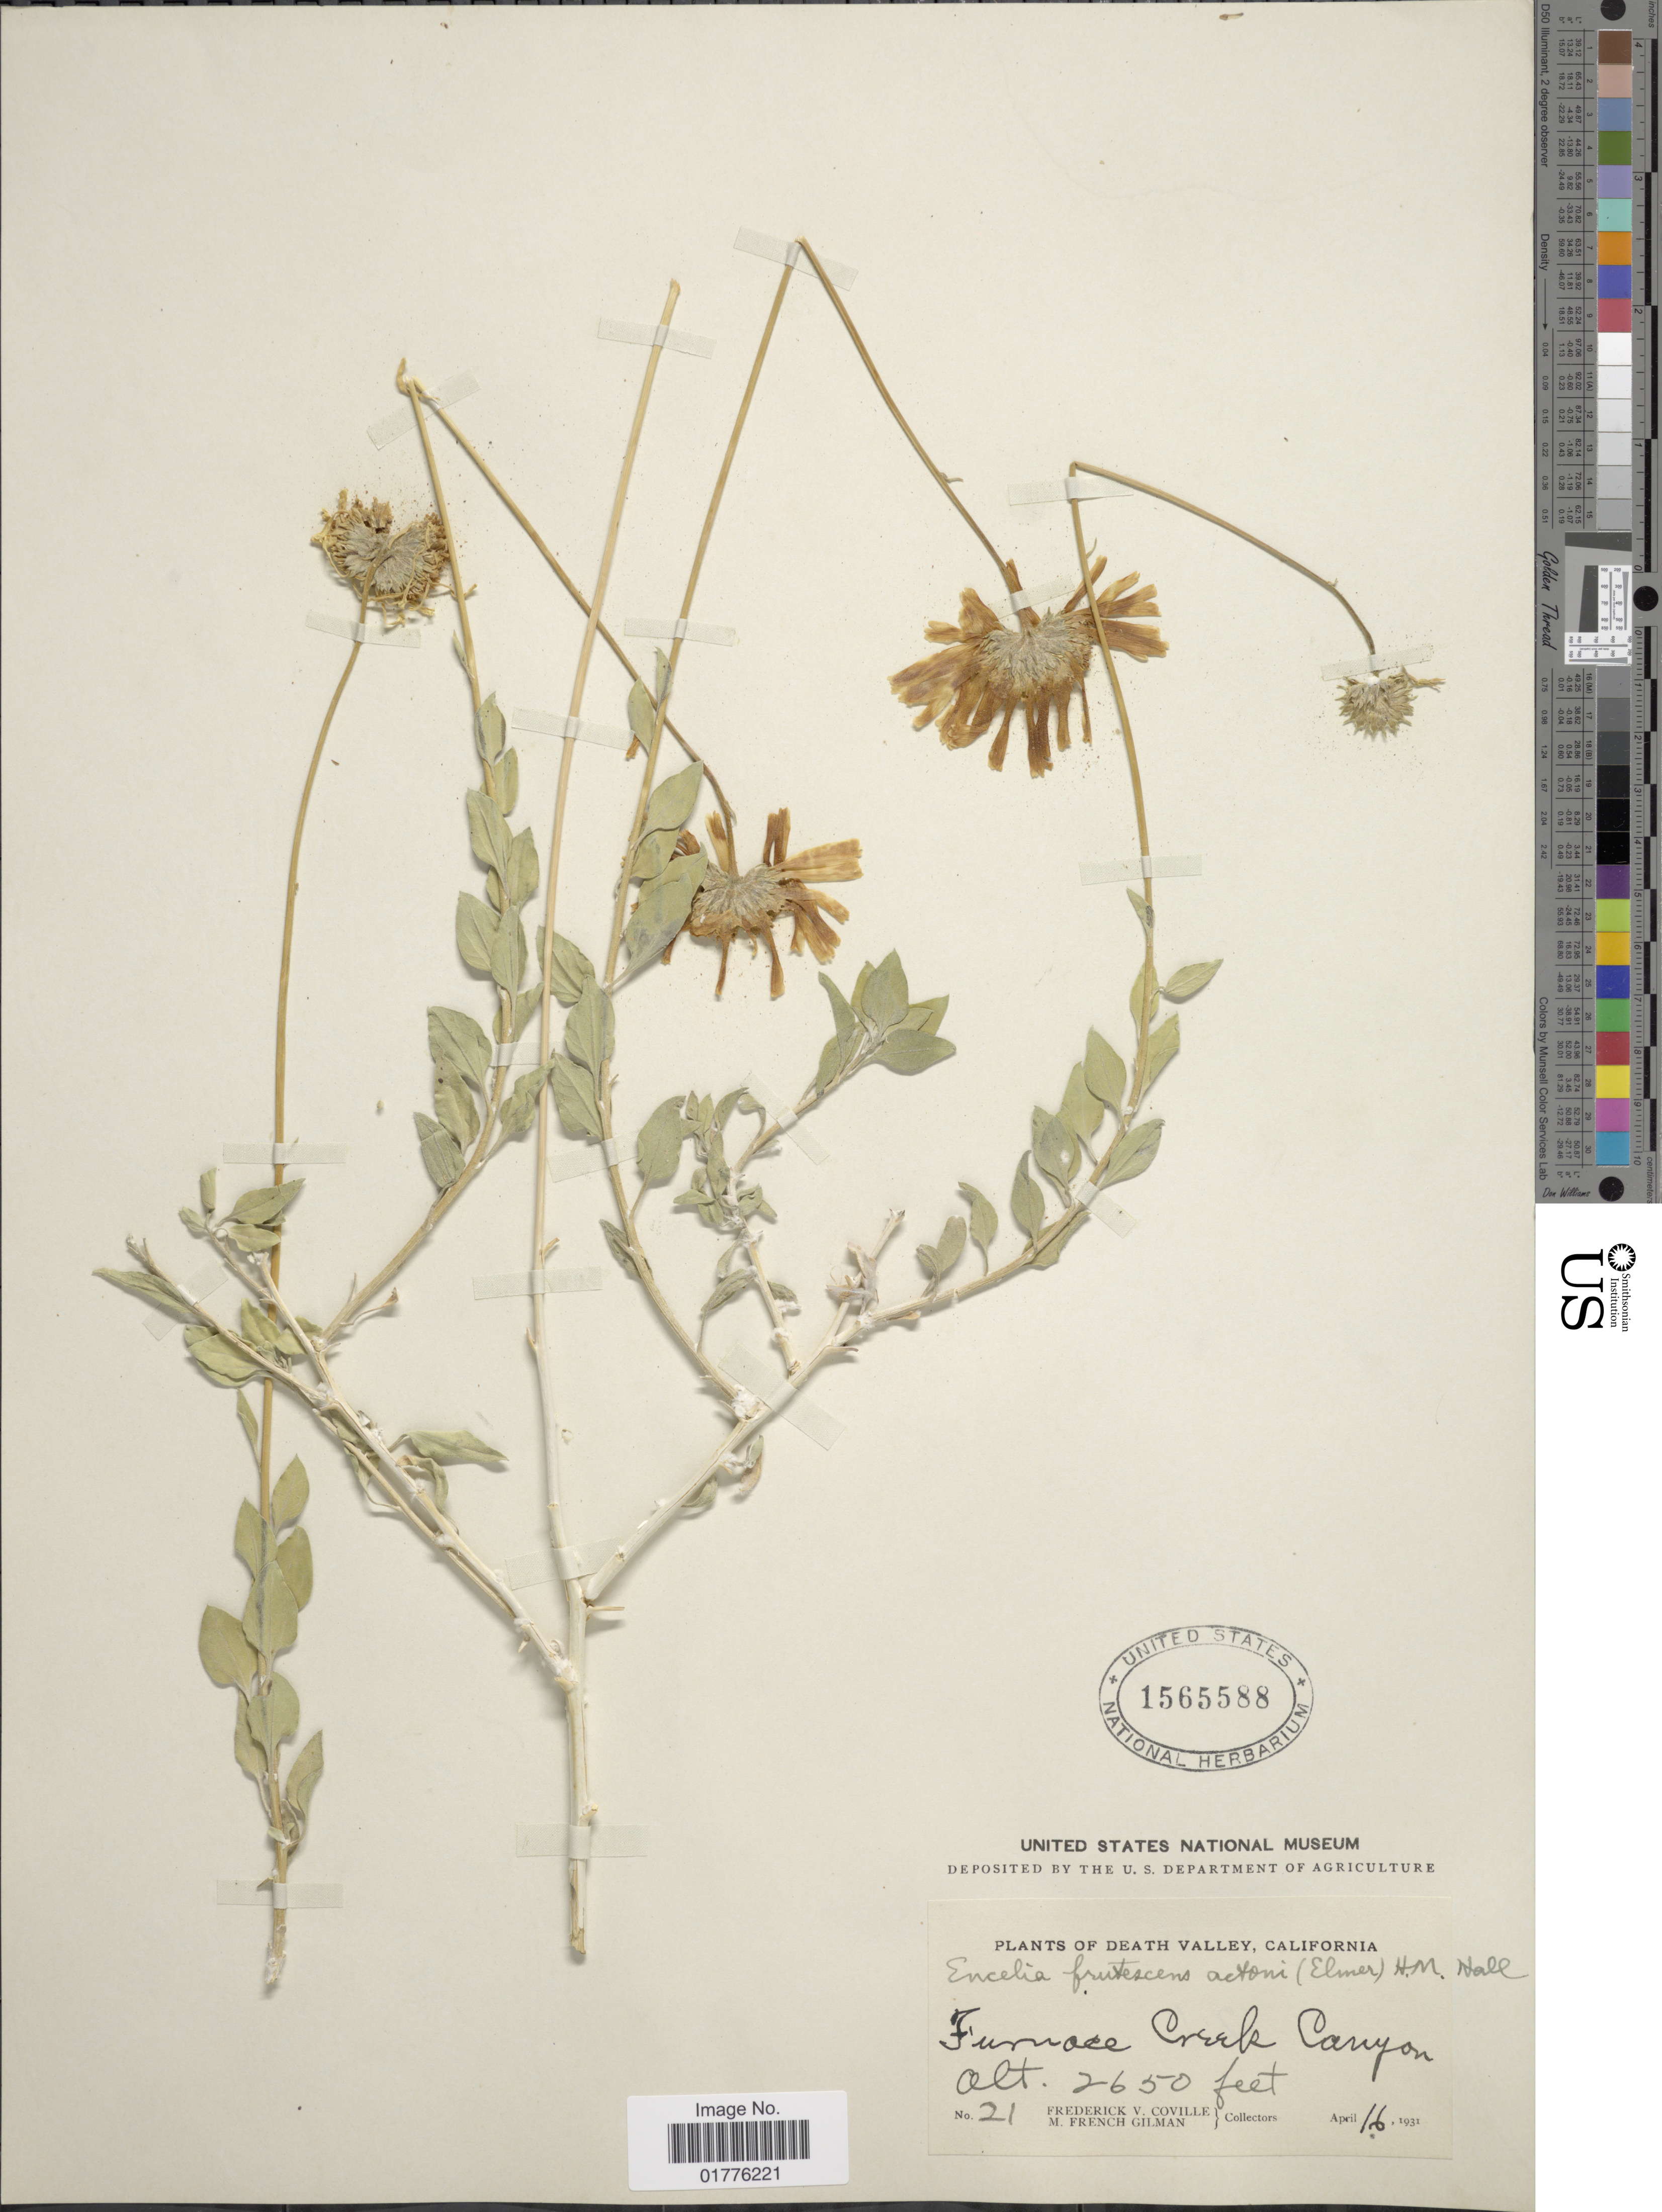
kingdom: Plantae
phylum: Tracheophyta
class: Magnoliopsida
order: Asterales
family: Asteraceae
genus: Encelia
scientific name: Encelia frutescens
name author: (A. Gray) A. Gray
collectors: F. V. Coville & M. F. Gilman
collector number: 21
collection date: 1931-04-16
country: United States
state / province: California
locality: Death Valley, California. Furnace Creek Canyon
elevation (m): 808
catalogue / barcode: US 1565588